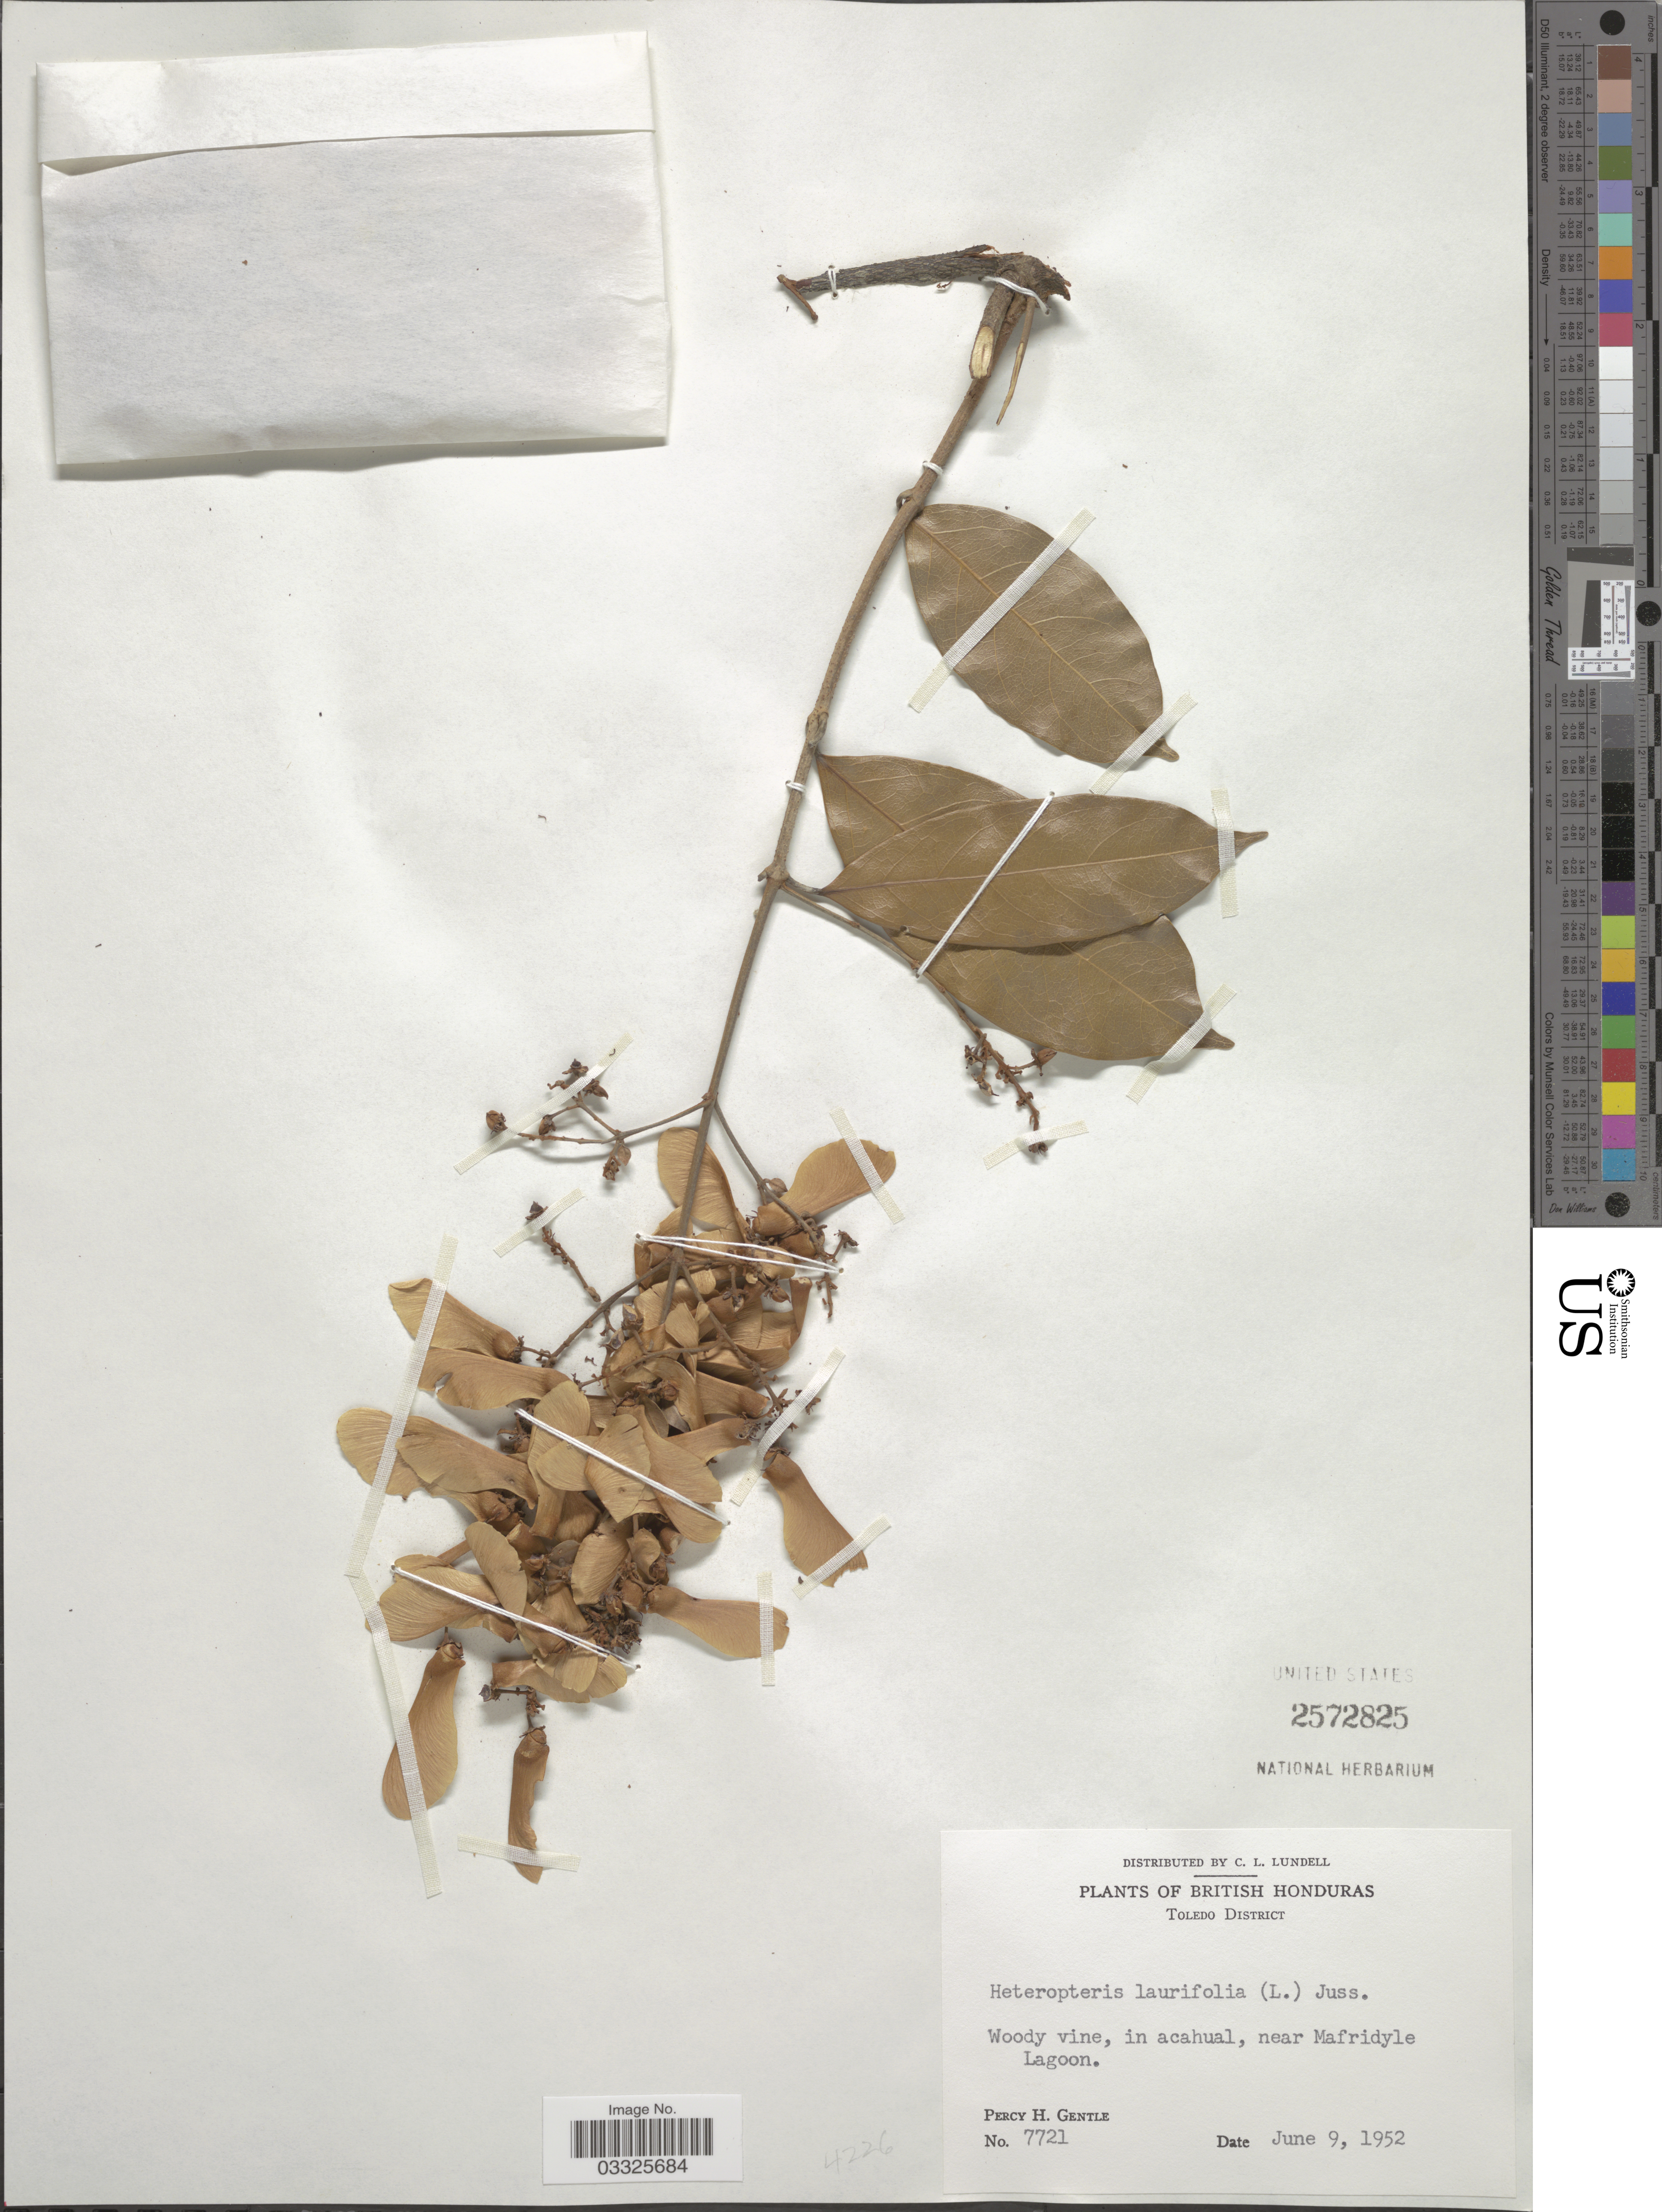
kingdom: Plantae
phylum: Tracheophyta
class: Magnoliopsida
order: Malpighiales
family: Malpighiaceae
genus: Heteropterys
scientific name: Heteropterys laurifolia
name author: (L.) A. Juss.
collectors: P. H. Gentle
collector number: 7721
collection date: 1952-06-09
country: Belize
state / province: Toledo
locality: British Honduras. Toledo District. Near Mafridyle Lagoon.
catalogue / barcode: US 2572825